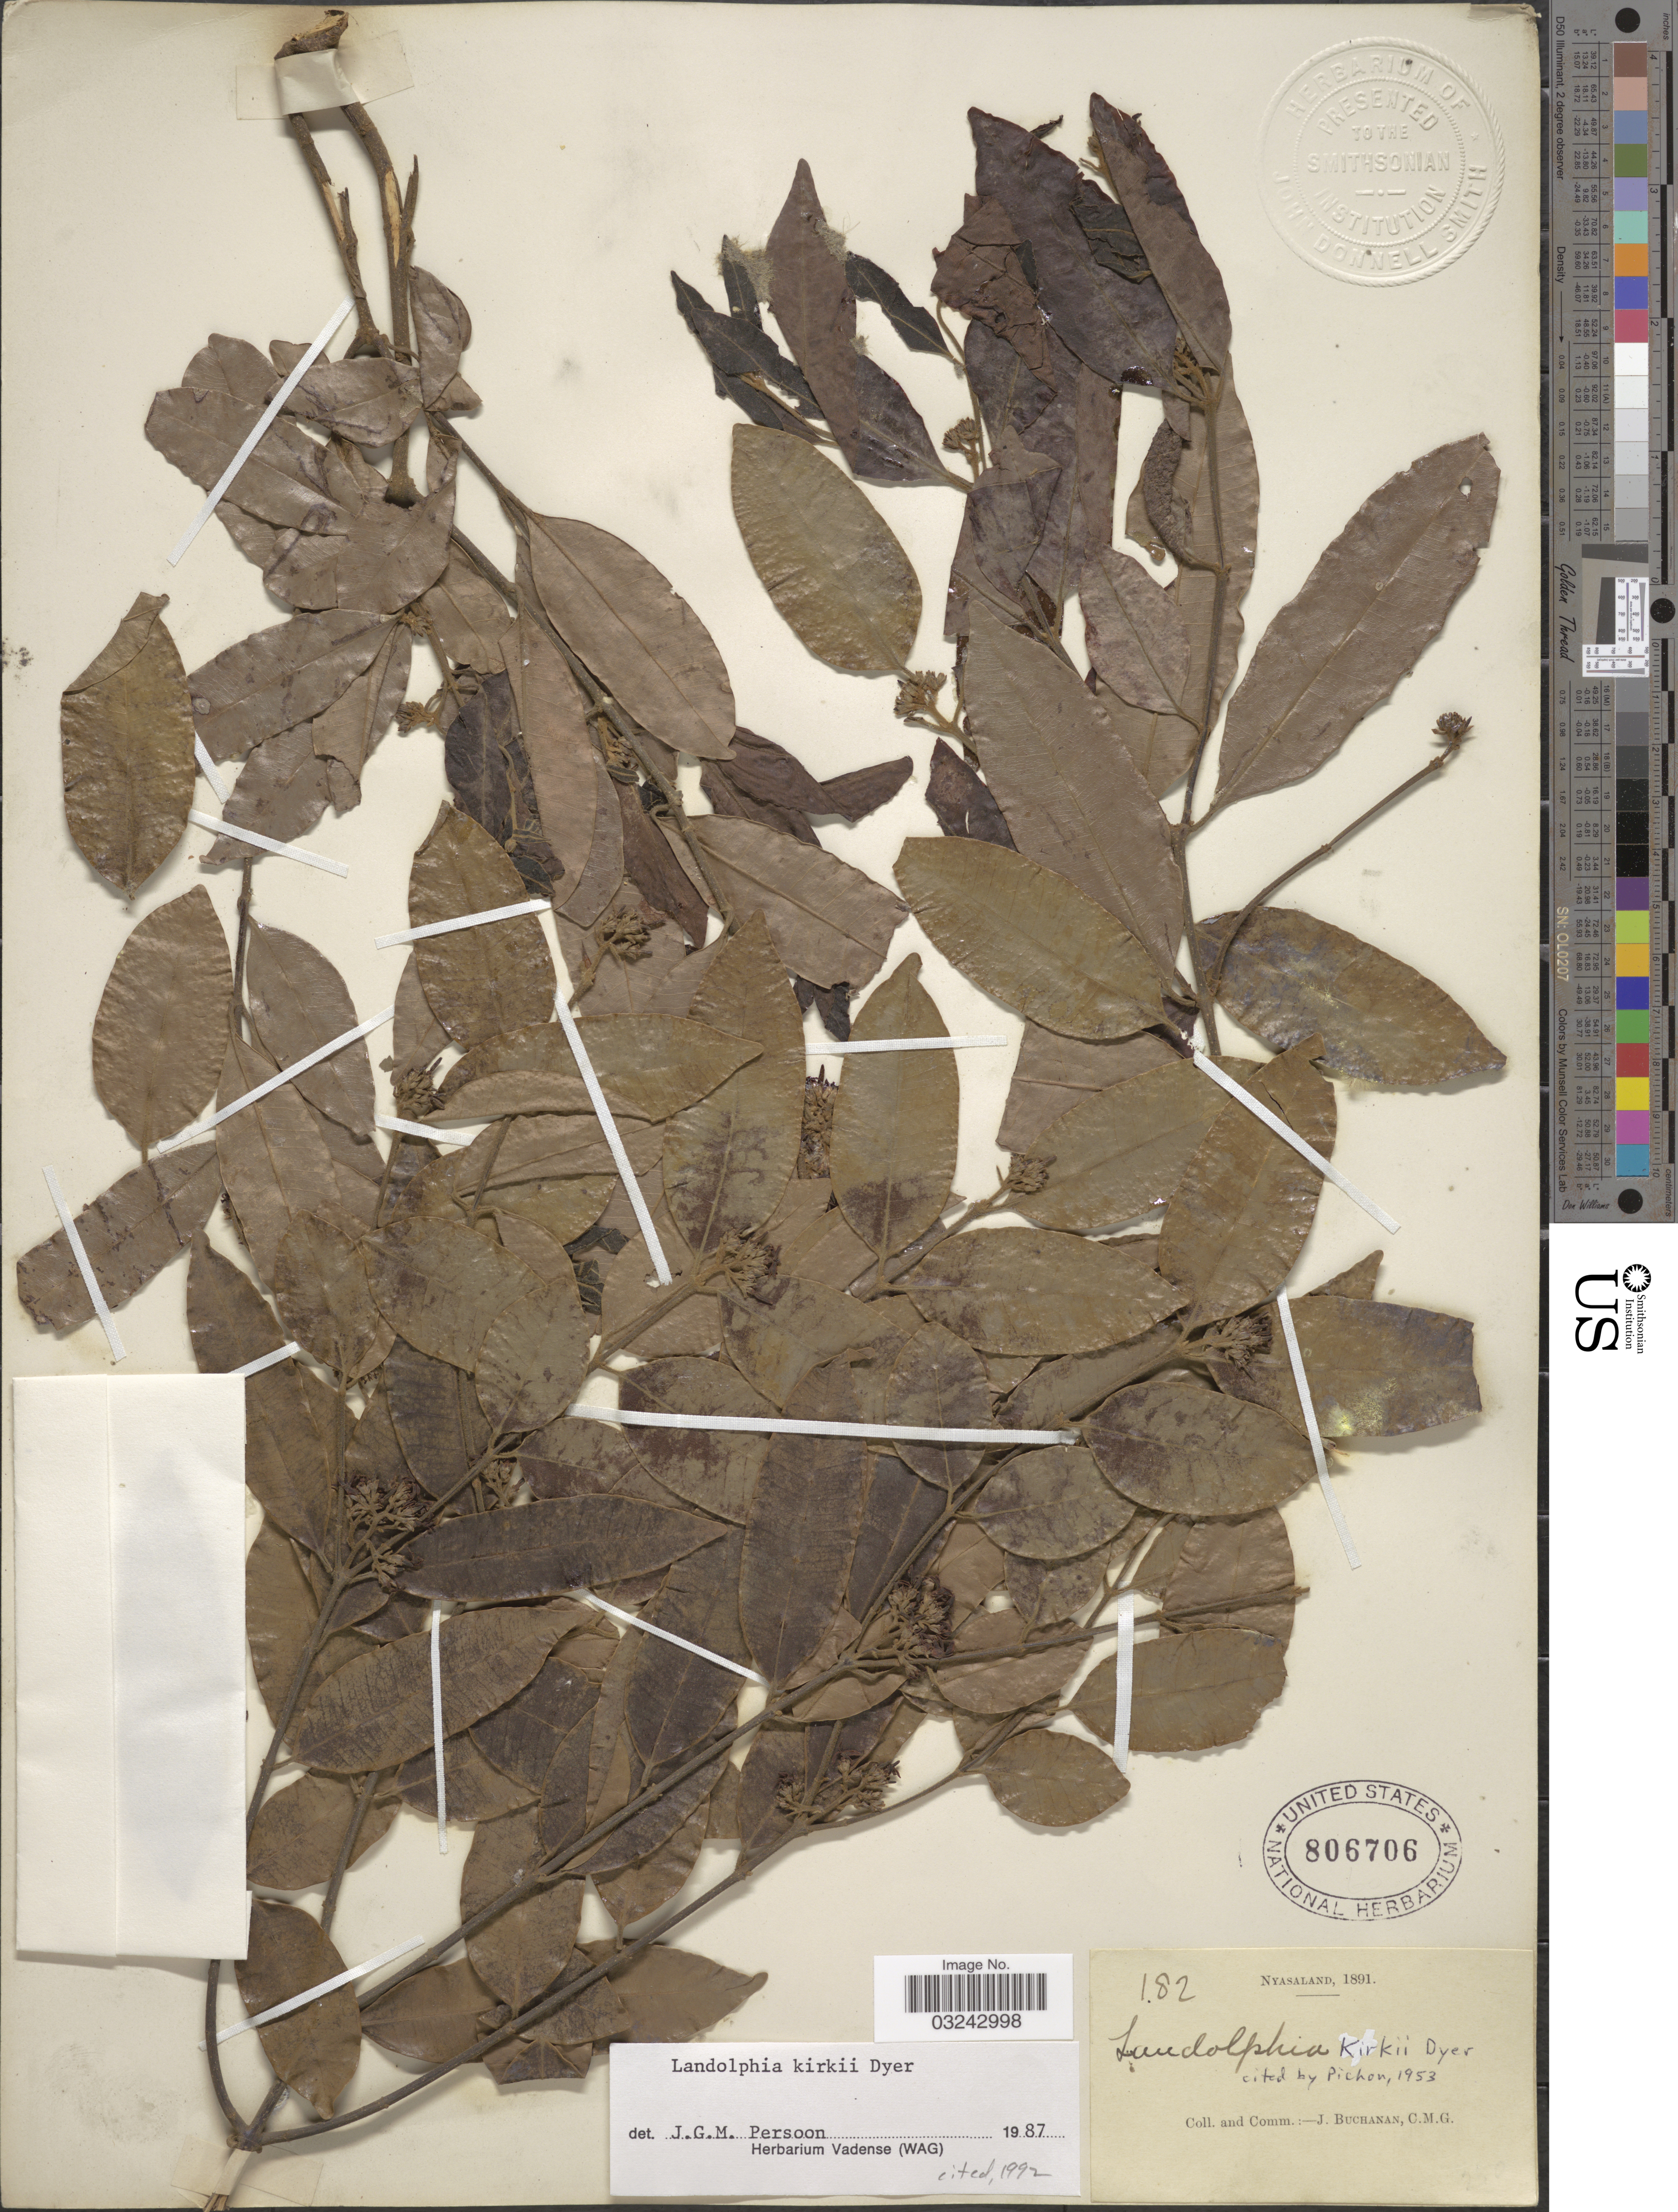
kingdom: Plantae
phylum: Tracheophyta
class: Magnoliopsida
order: Gentianales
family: Apocynaceae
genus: Landolphia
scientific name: Landolphia kirkii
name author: Dyer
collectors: J. Buchanan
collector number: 182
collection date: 1891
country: Malawi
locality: Nyasaland.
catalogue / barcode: US 806706